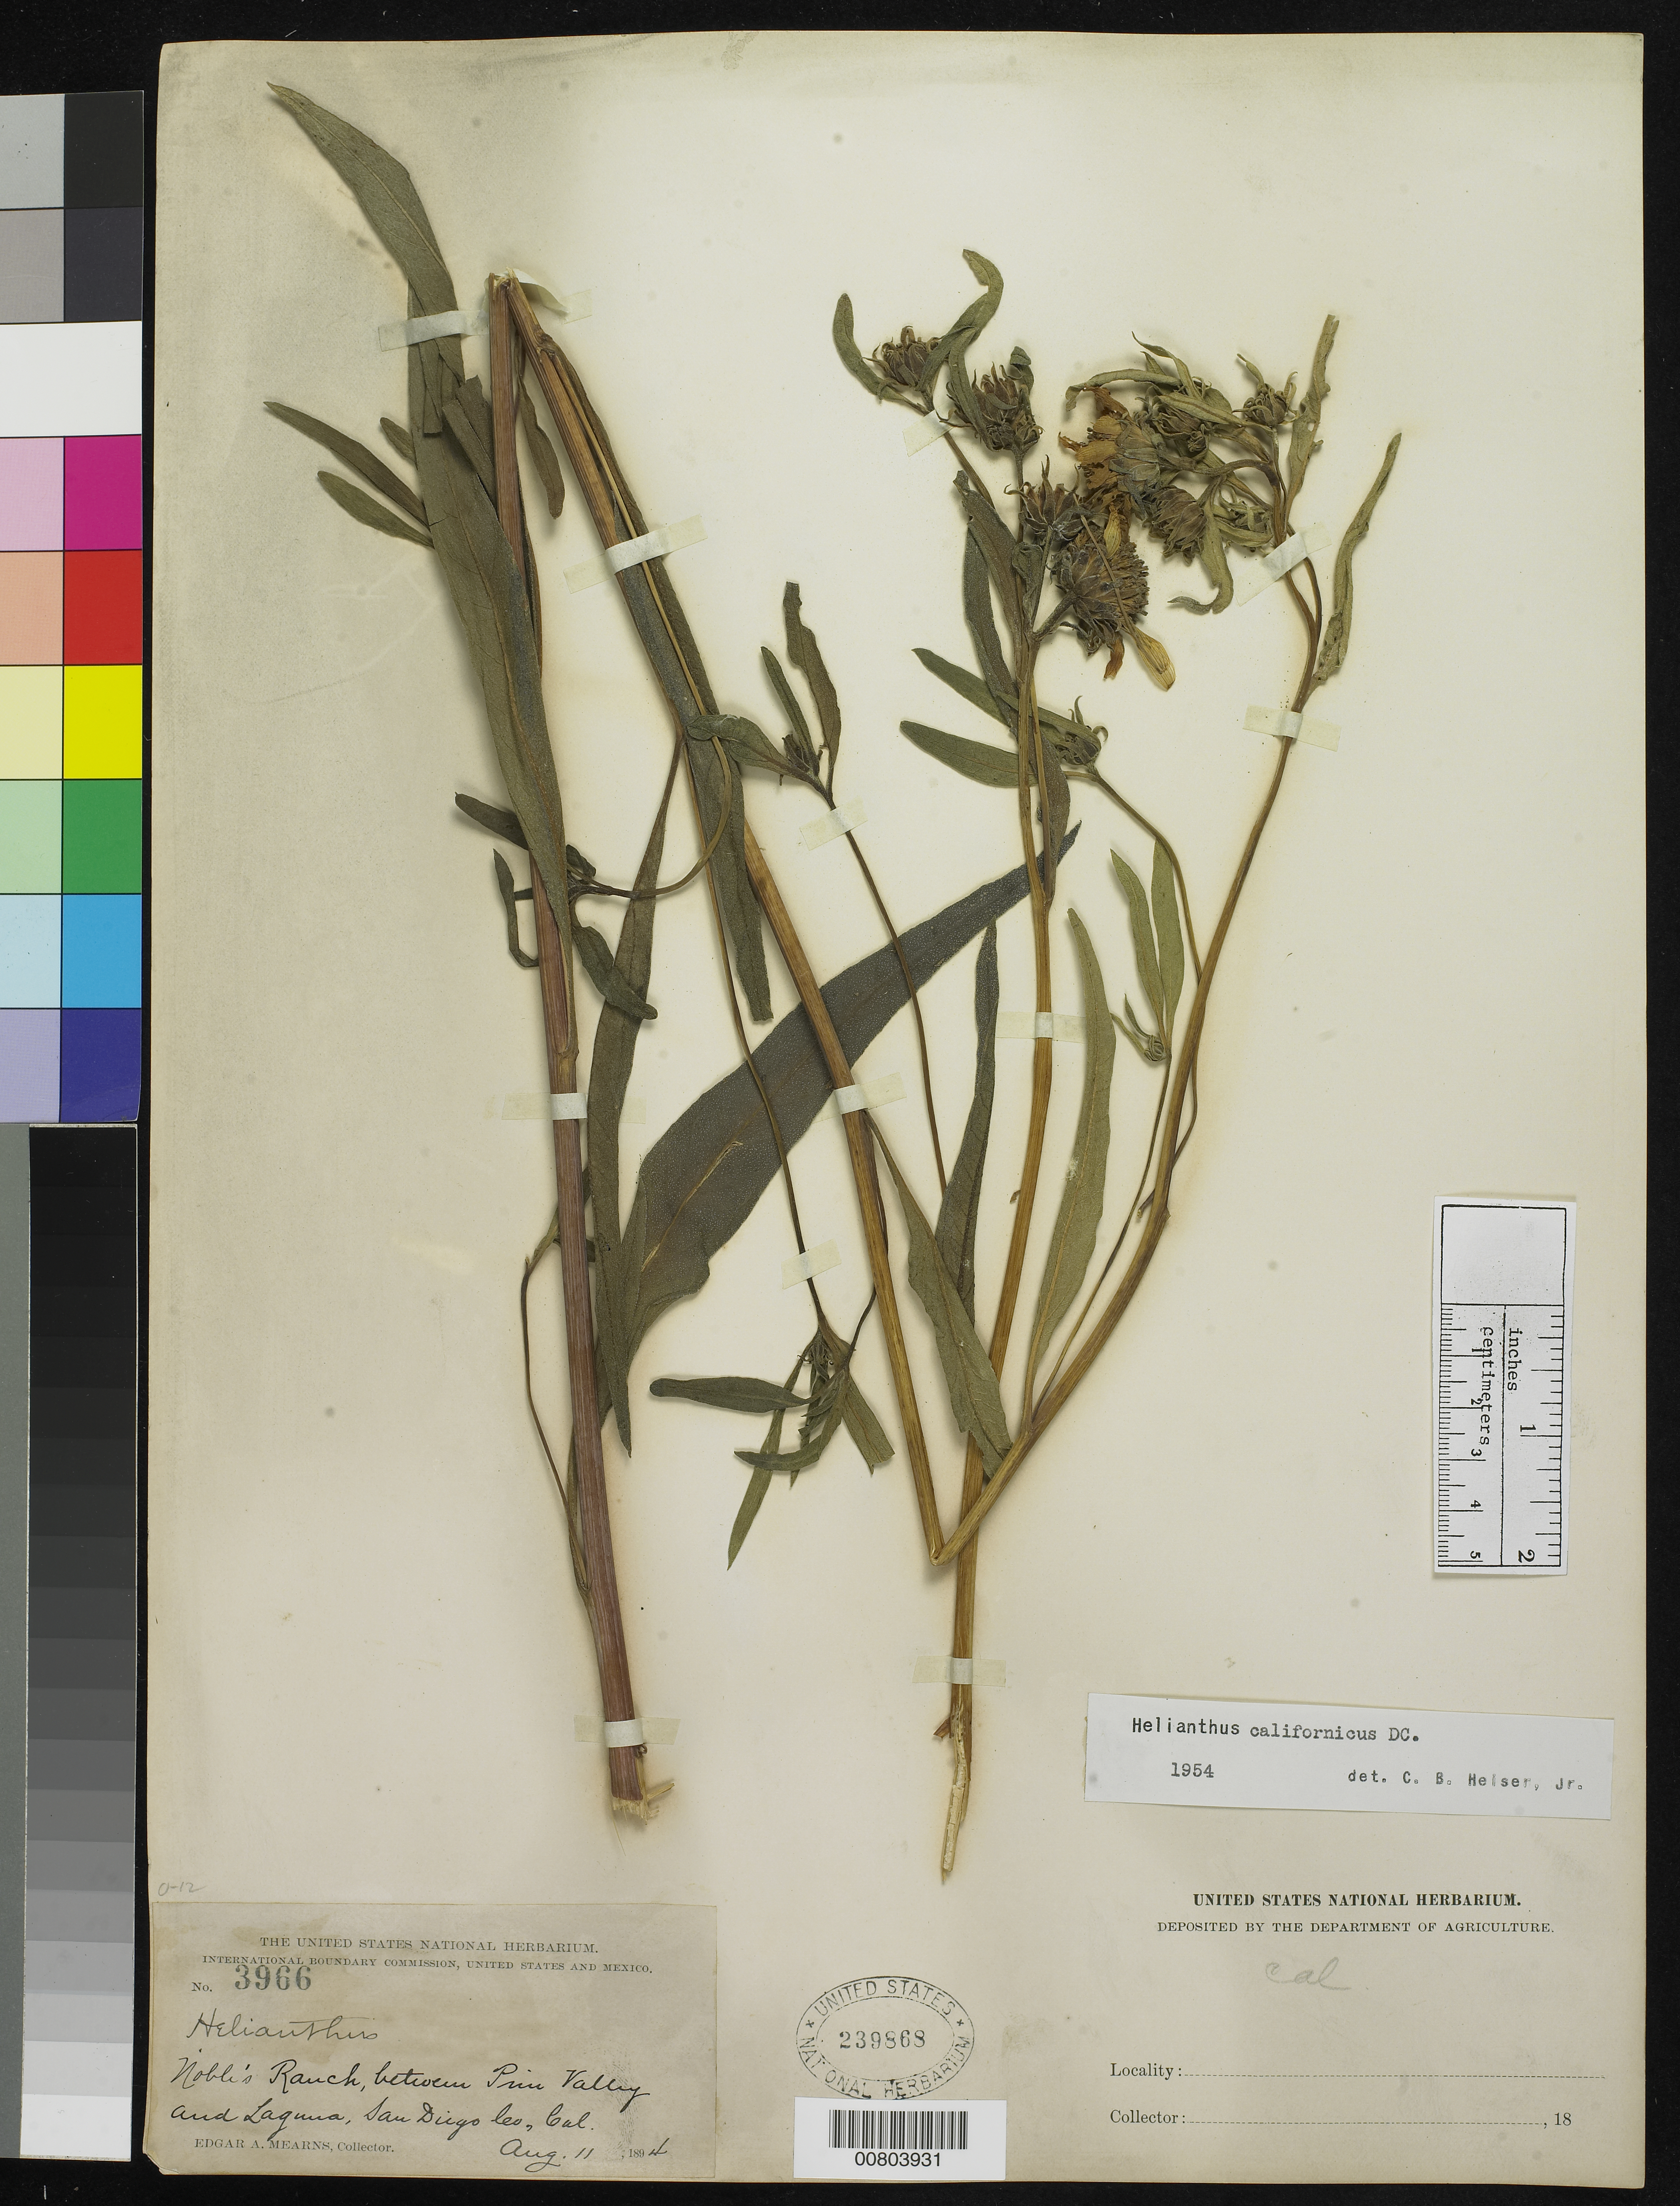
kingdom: Plantae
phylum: Tracheophyta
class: Magnoliopsida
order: Asterales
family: Asteraceae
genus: Helianthus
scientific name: Helianthus californicus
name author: DC.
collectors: E. A. Mearns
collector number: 3966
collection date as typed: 11 Aug 1894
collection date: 1894-08-11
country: United States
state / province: California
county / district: San Diego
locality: Noble's Ranch, between Pine Valley and Laguna, San Diego County, California.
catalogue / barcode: US 239868